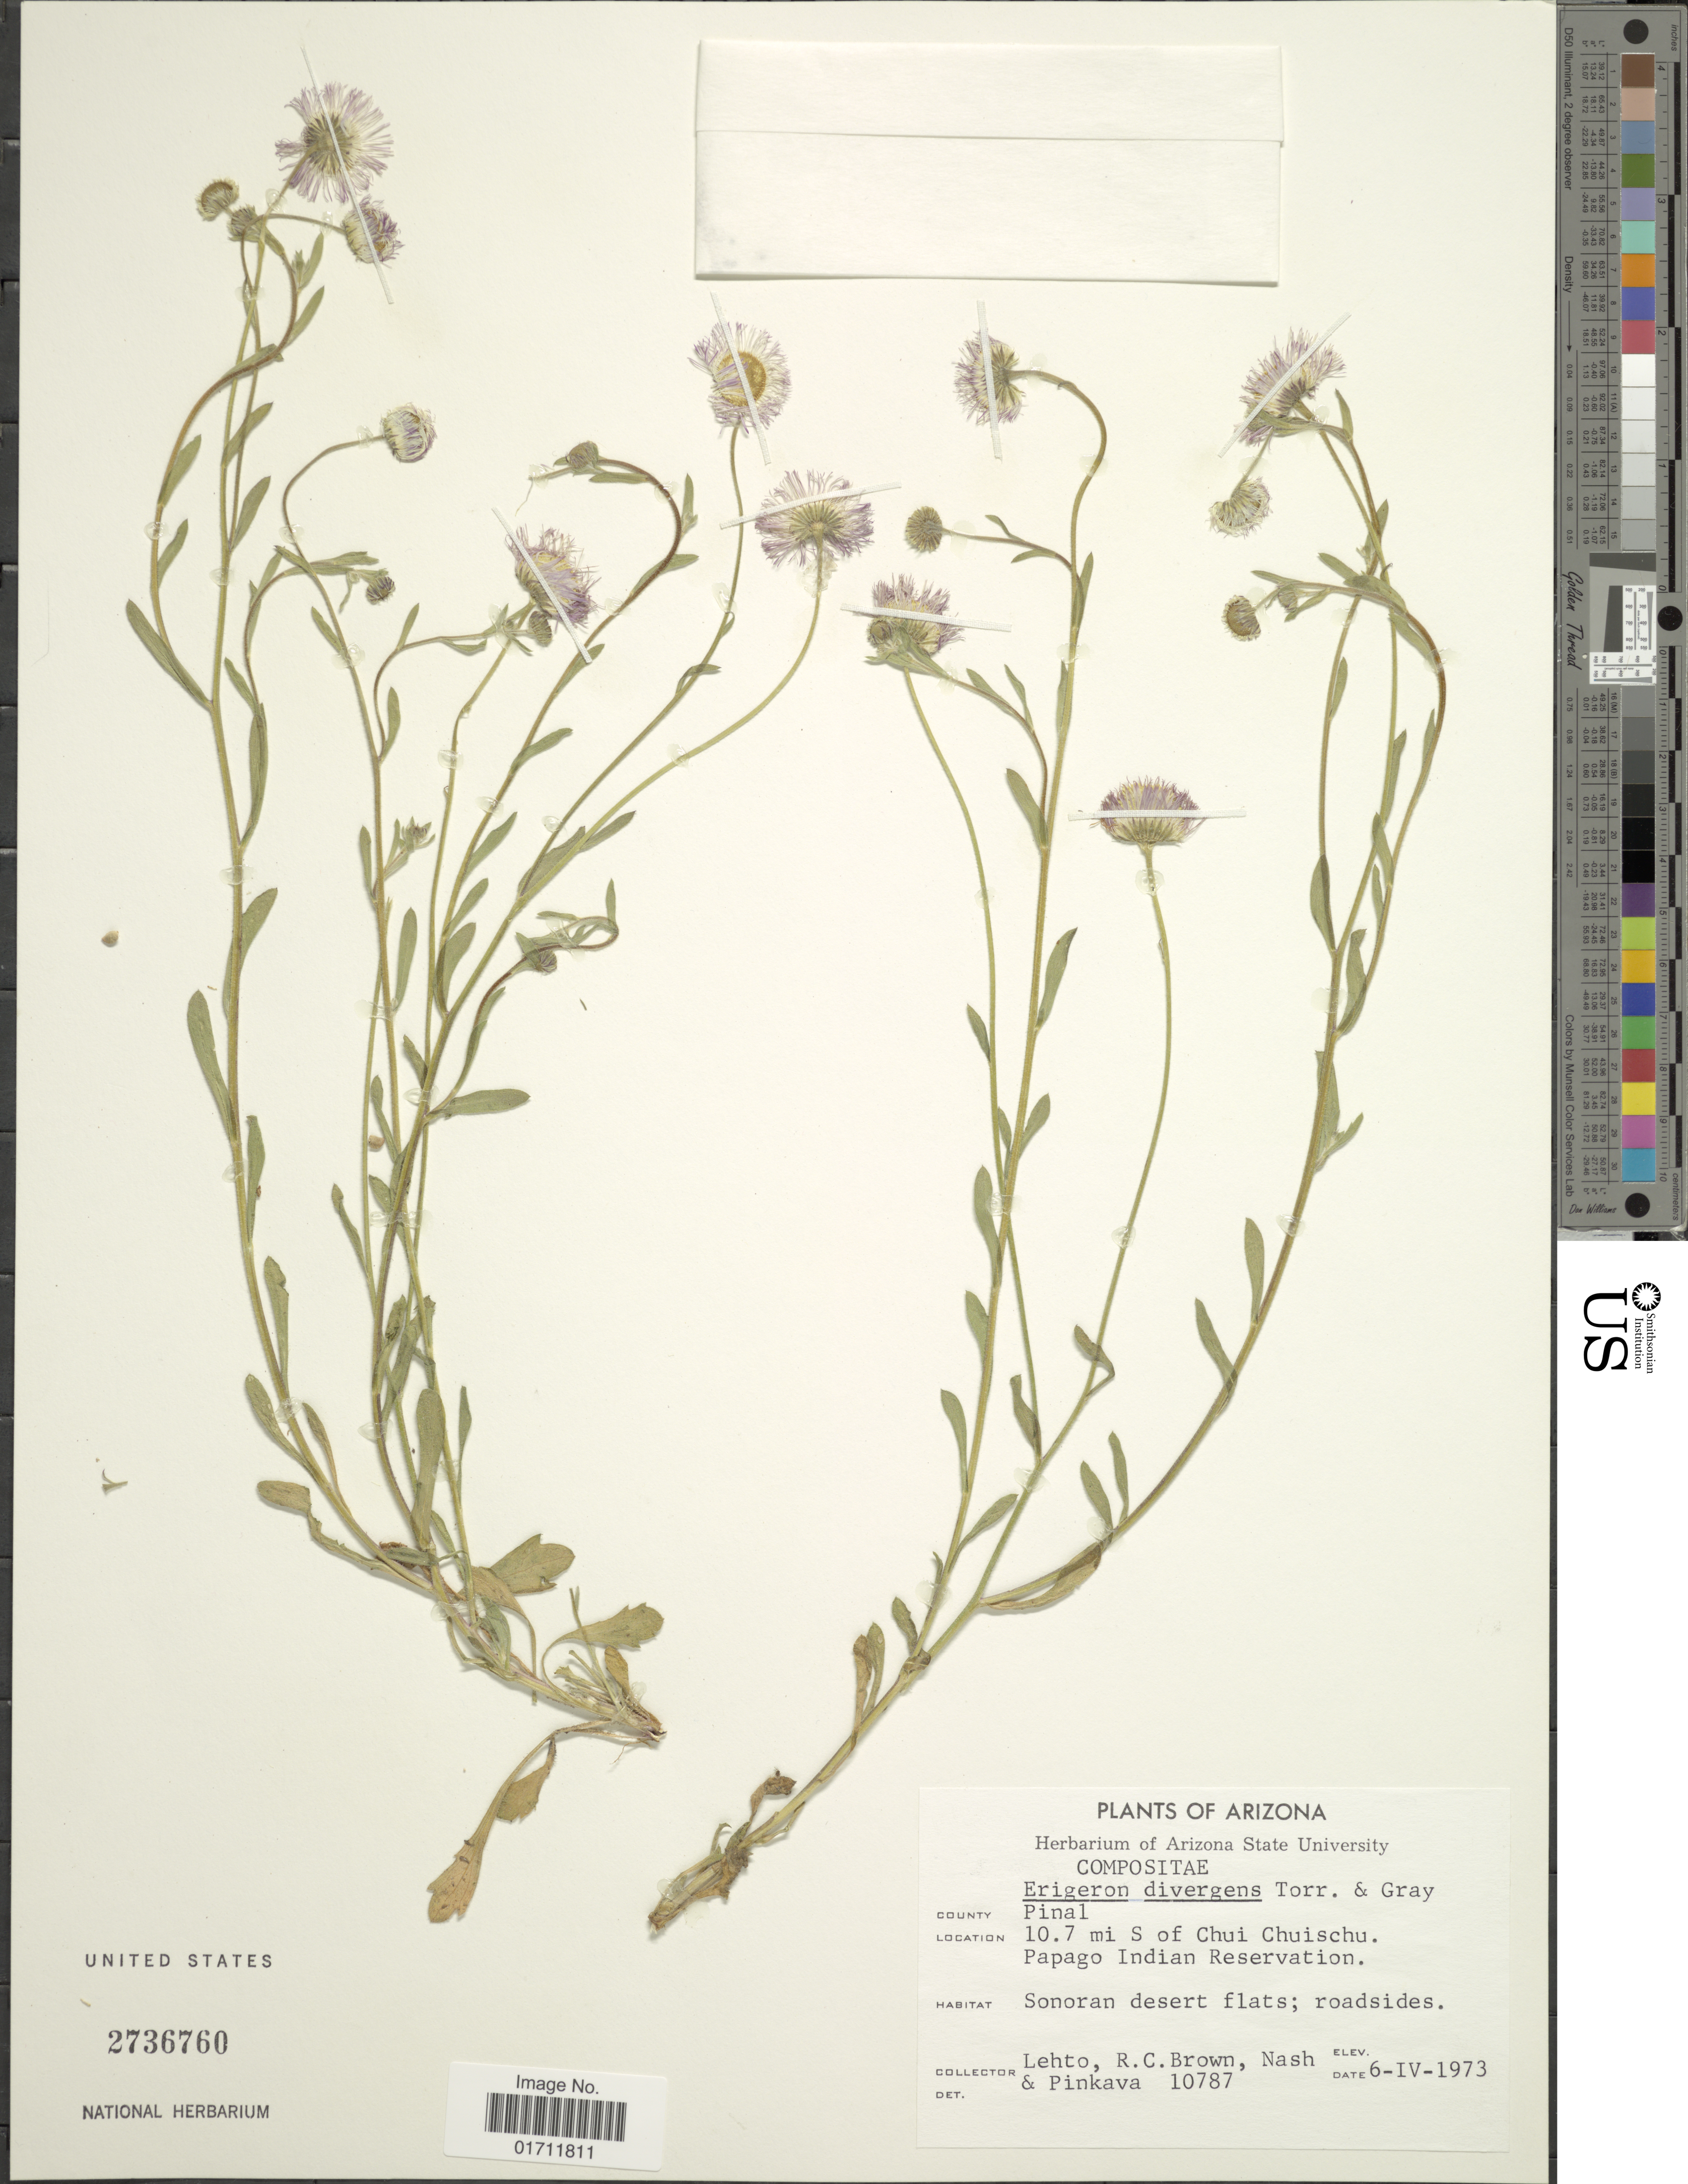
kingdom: Plantae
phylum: Tracheophyta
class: Magnoliopsida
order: Asterales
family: Asteraceae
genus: Erigeron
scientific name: Erigeron divergens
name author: Torr. & A. Gray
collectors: -. Lehto, R. C. Brown, -- Nash & -. Pinkava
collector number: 10787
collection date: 1973-04-06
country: United States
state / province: Arizona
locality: County Pinal, 10.7 mi S of Chui Chuischu. papago Indian Reservation, Sonoran desert flats; roadsides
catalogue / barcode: US 2736760